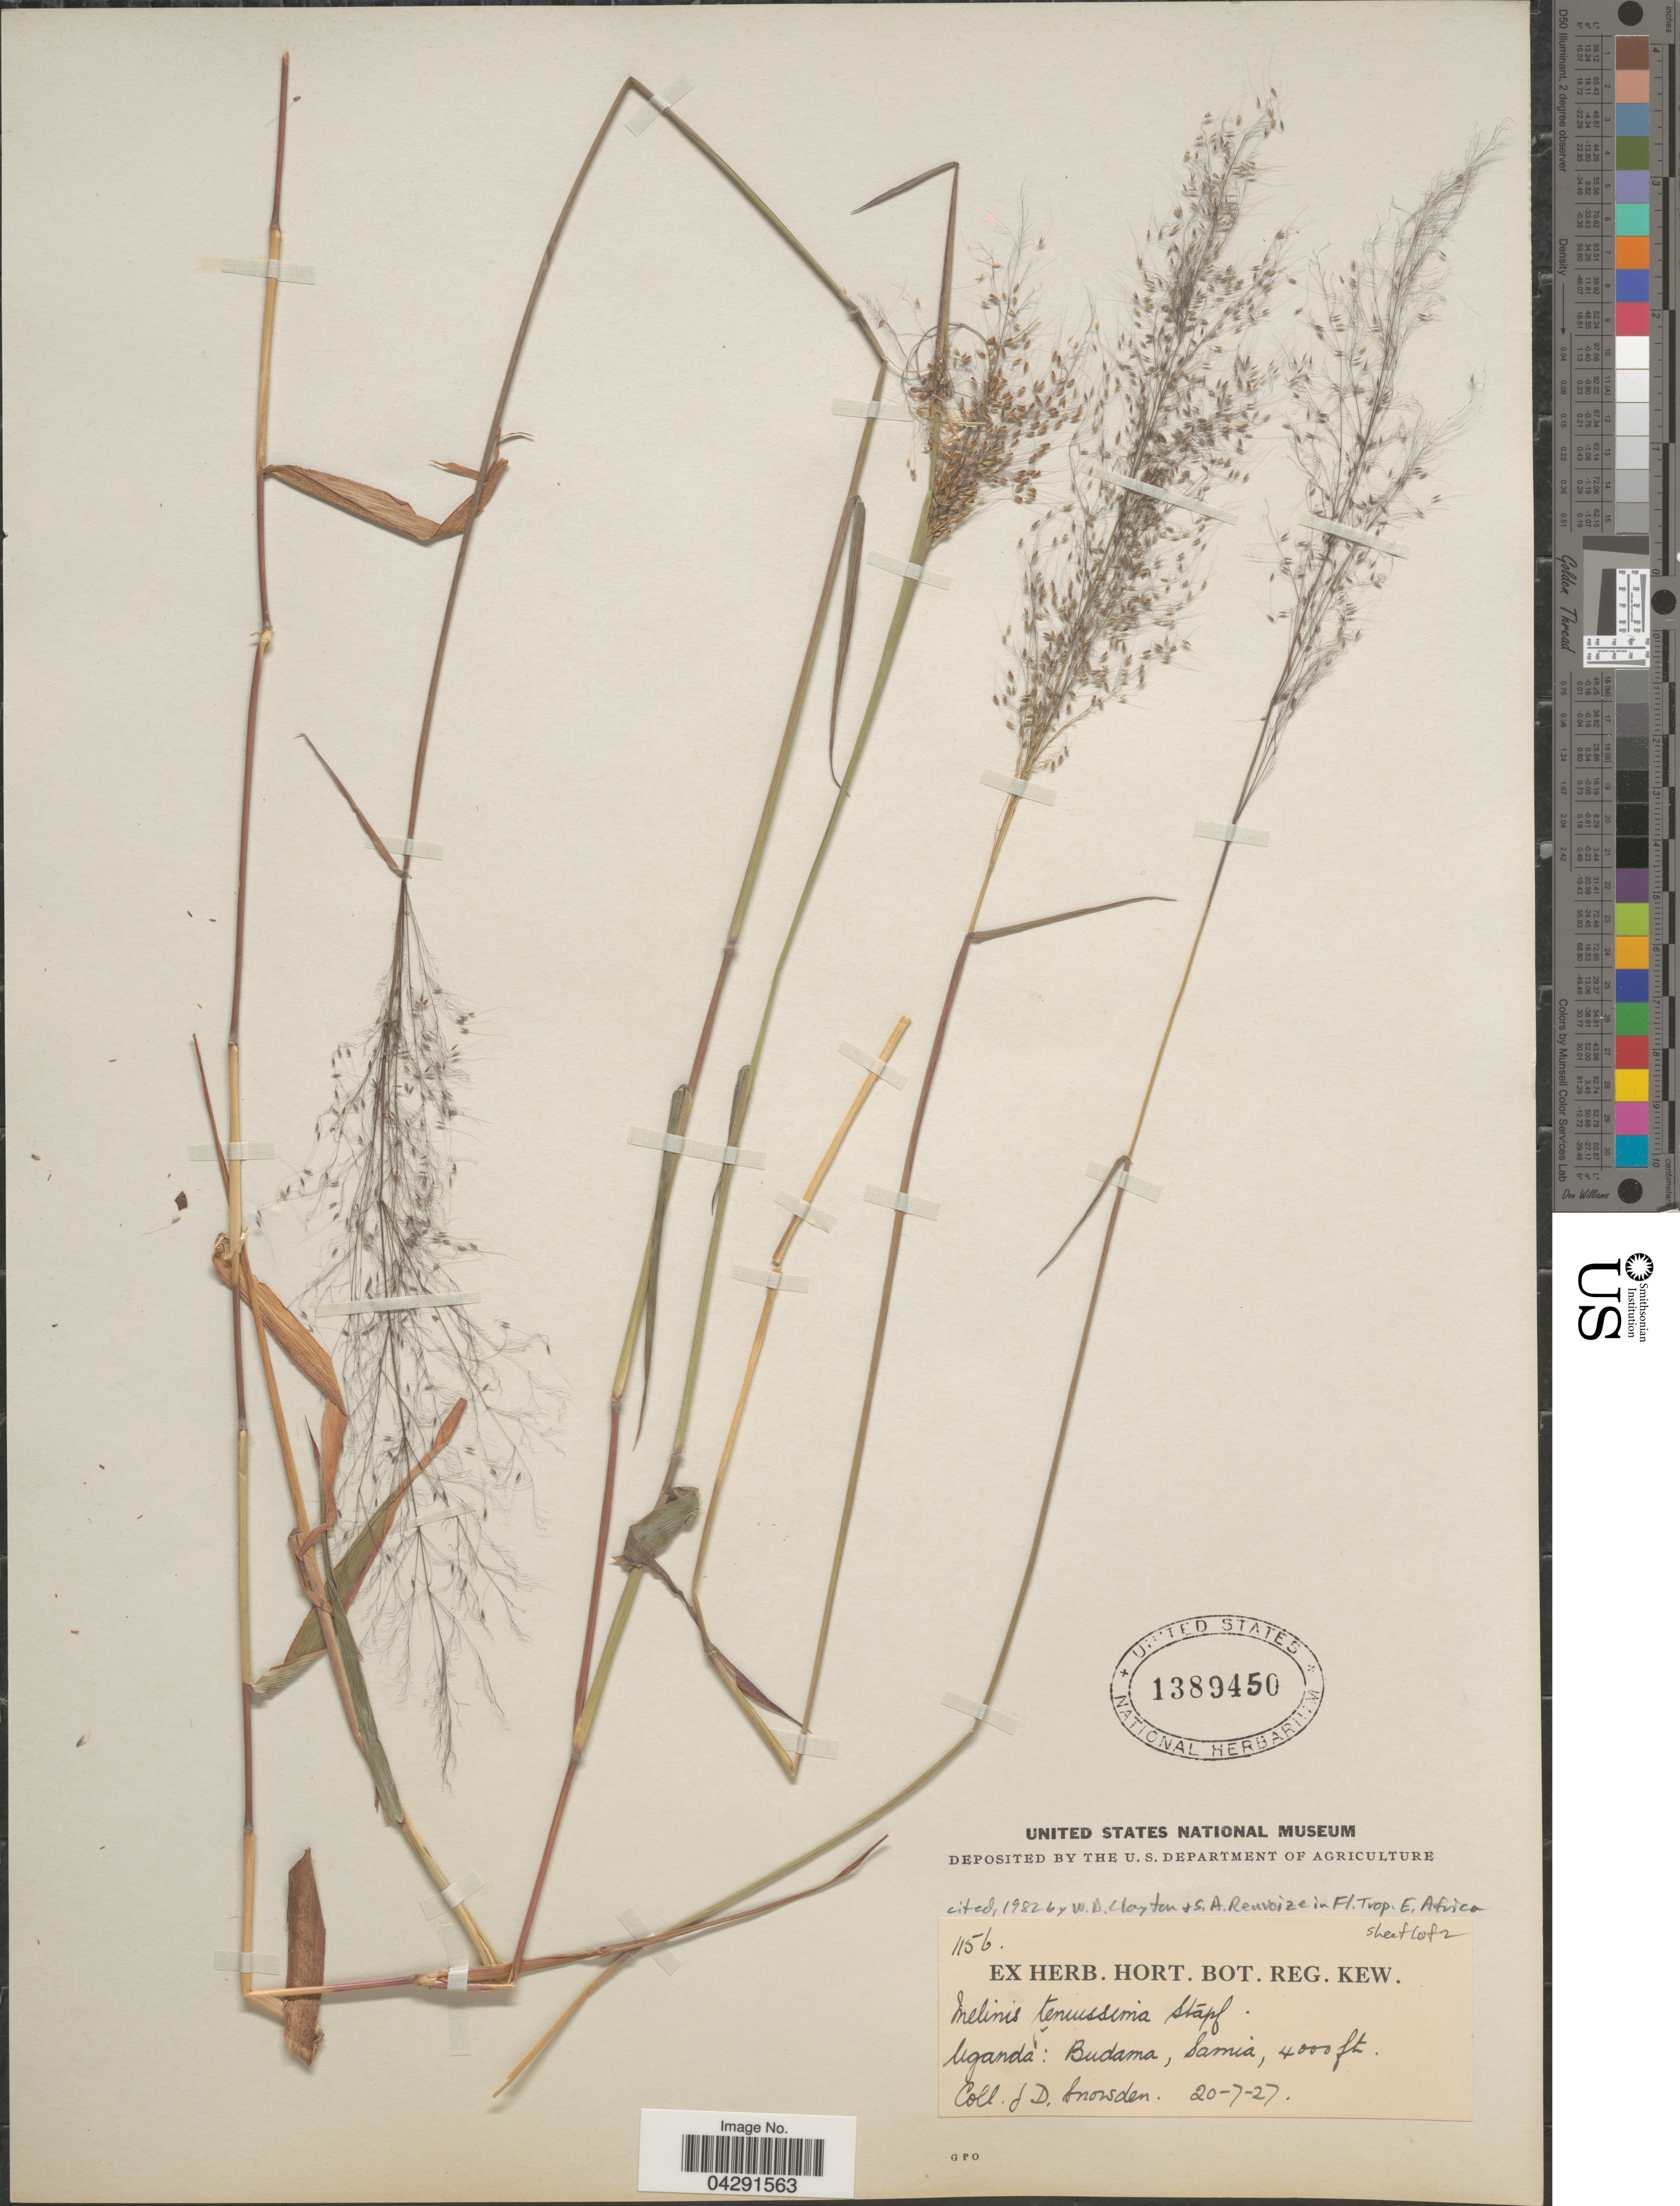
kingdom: Plantae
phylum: Tracheophyta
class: Liliopsida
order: Poales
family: Poaceae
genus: Melinis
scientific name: Melinis tenuissima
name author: Stapf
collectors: J. Snowden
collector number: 1156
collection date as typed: Transcribed d/m/y: 20/7/27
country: Uganda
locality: Budama, Samia.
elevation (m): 1219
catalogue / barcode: US 1389450